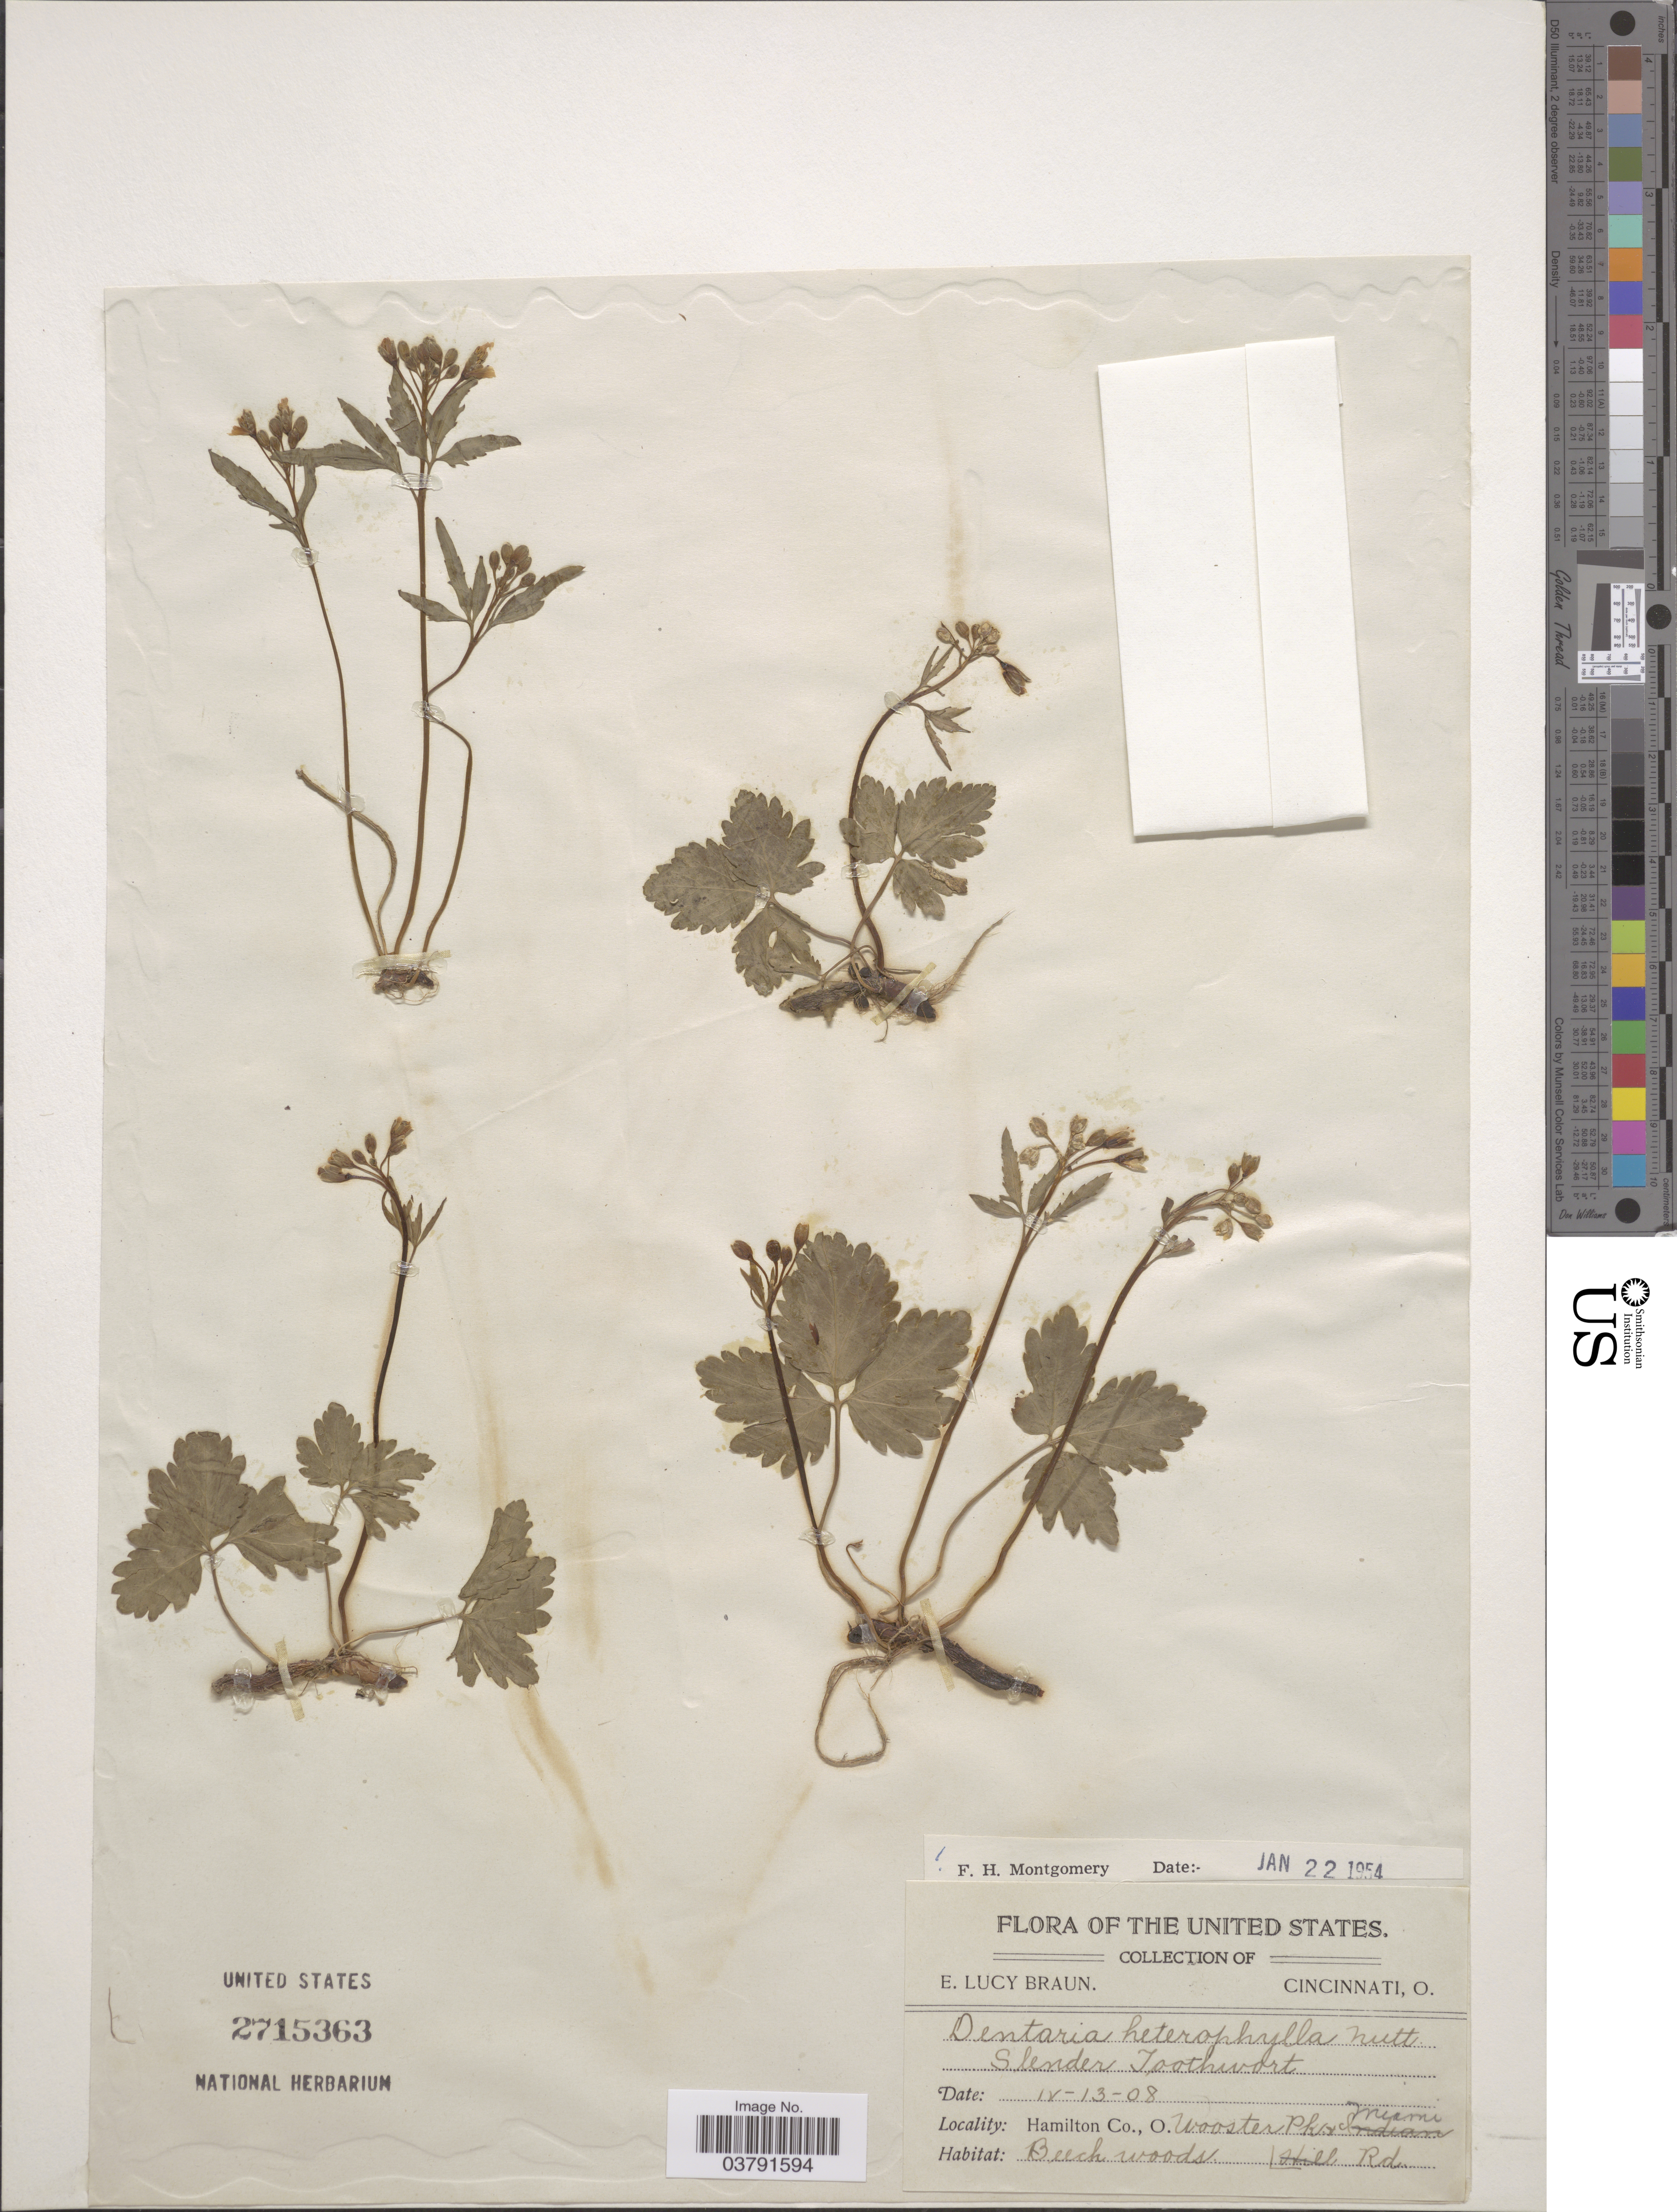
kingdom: Plantae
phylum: Tracheophyta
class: Magnoliopsida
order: Brassicales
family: Brassicaceae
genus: Dentaria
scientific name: Dentaria diphylla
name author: Michx.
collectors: E. L. Braun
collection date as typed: Transcribed d/m/y: 13/4/8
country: United States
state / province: Ohio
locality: Hamilton Co. Wooster Pk of Miami Rd.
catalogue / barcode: US 2715363